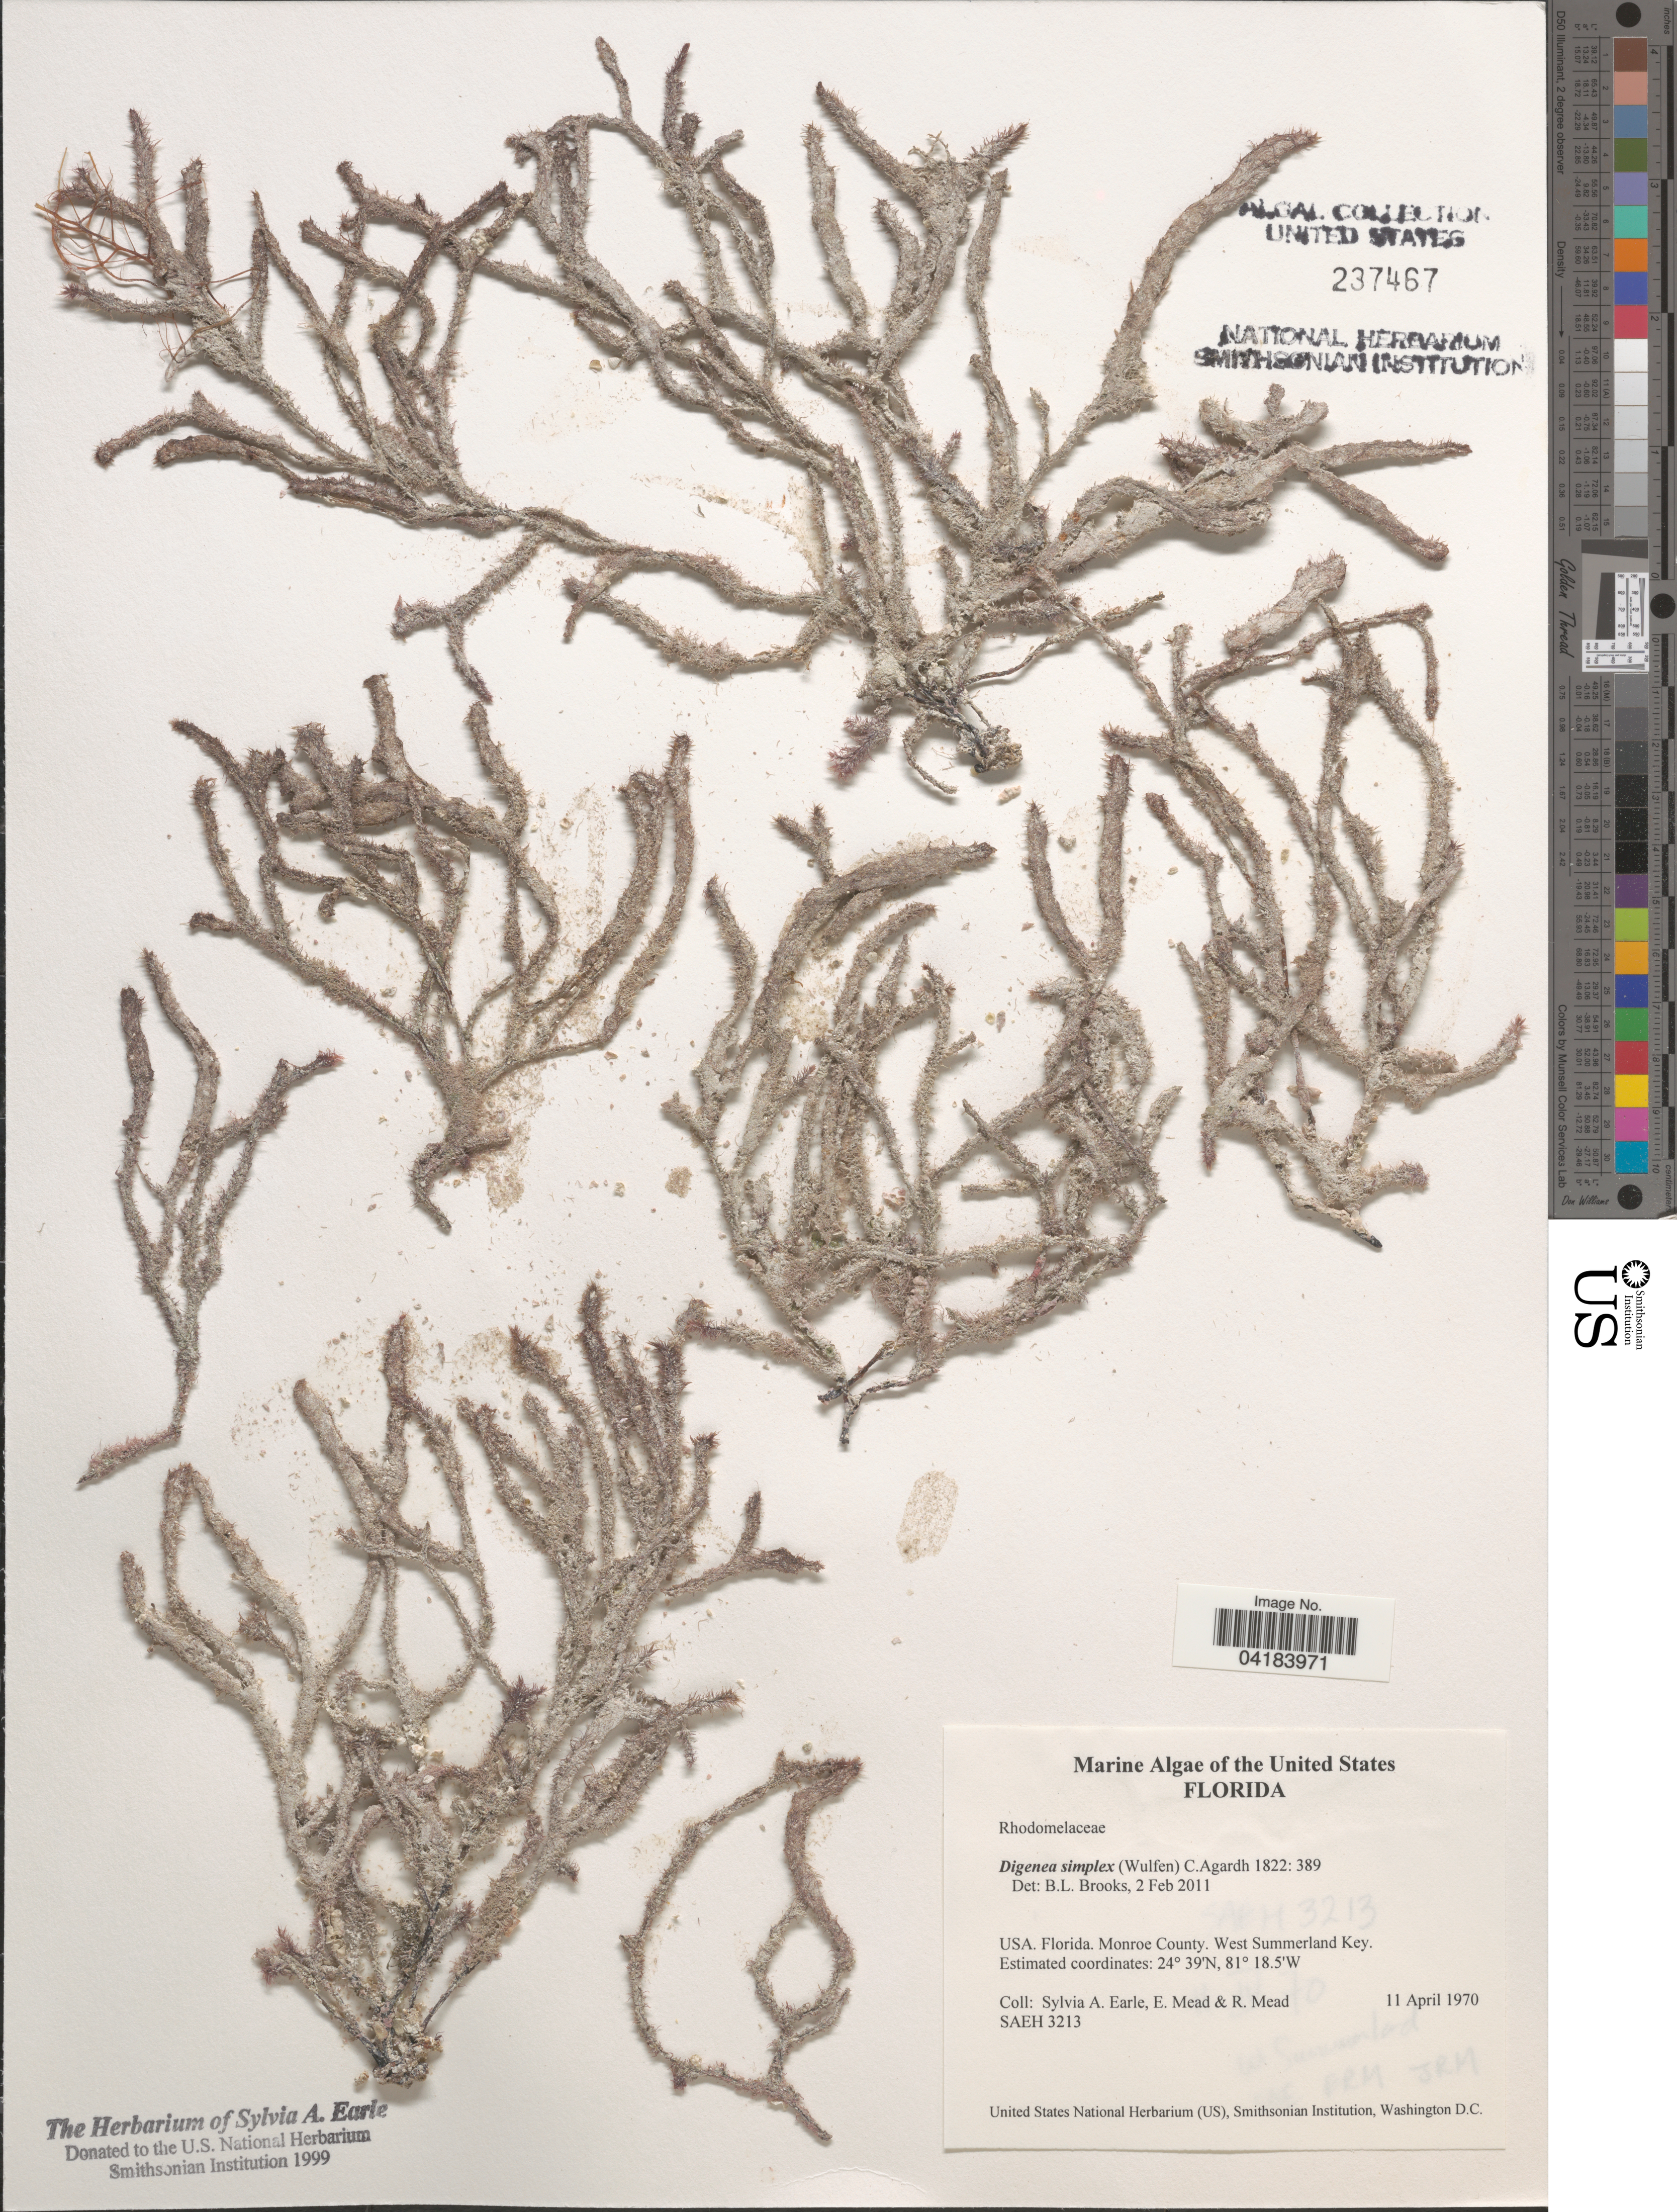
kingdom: Plantae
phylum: Rhodophyta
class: Florideophyceae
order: Ceramiales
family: Rhodomelaceae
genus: Digenea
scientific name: Digenea simplex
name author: (Wulfen) C. Agardh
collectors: S. A. Earle, E. Mead & R. Mead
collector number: SAEH3213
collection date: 1970-04-11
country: United States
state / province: Florida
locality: Monroe County. West Summerland Key.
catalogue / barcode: US 237467